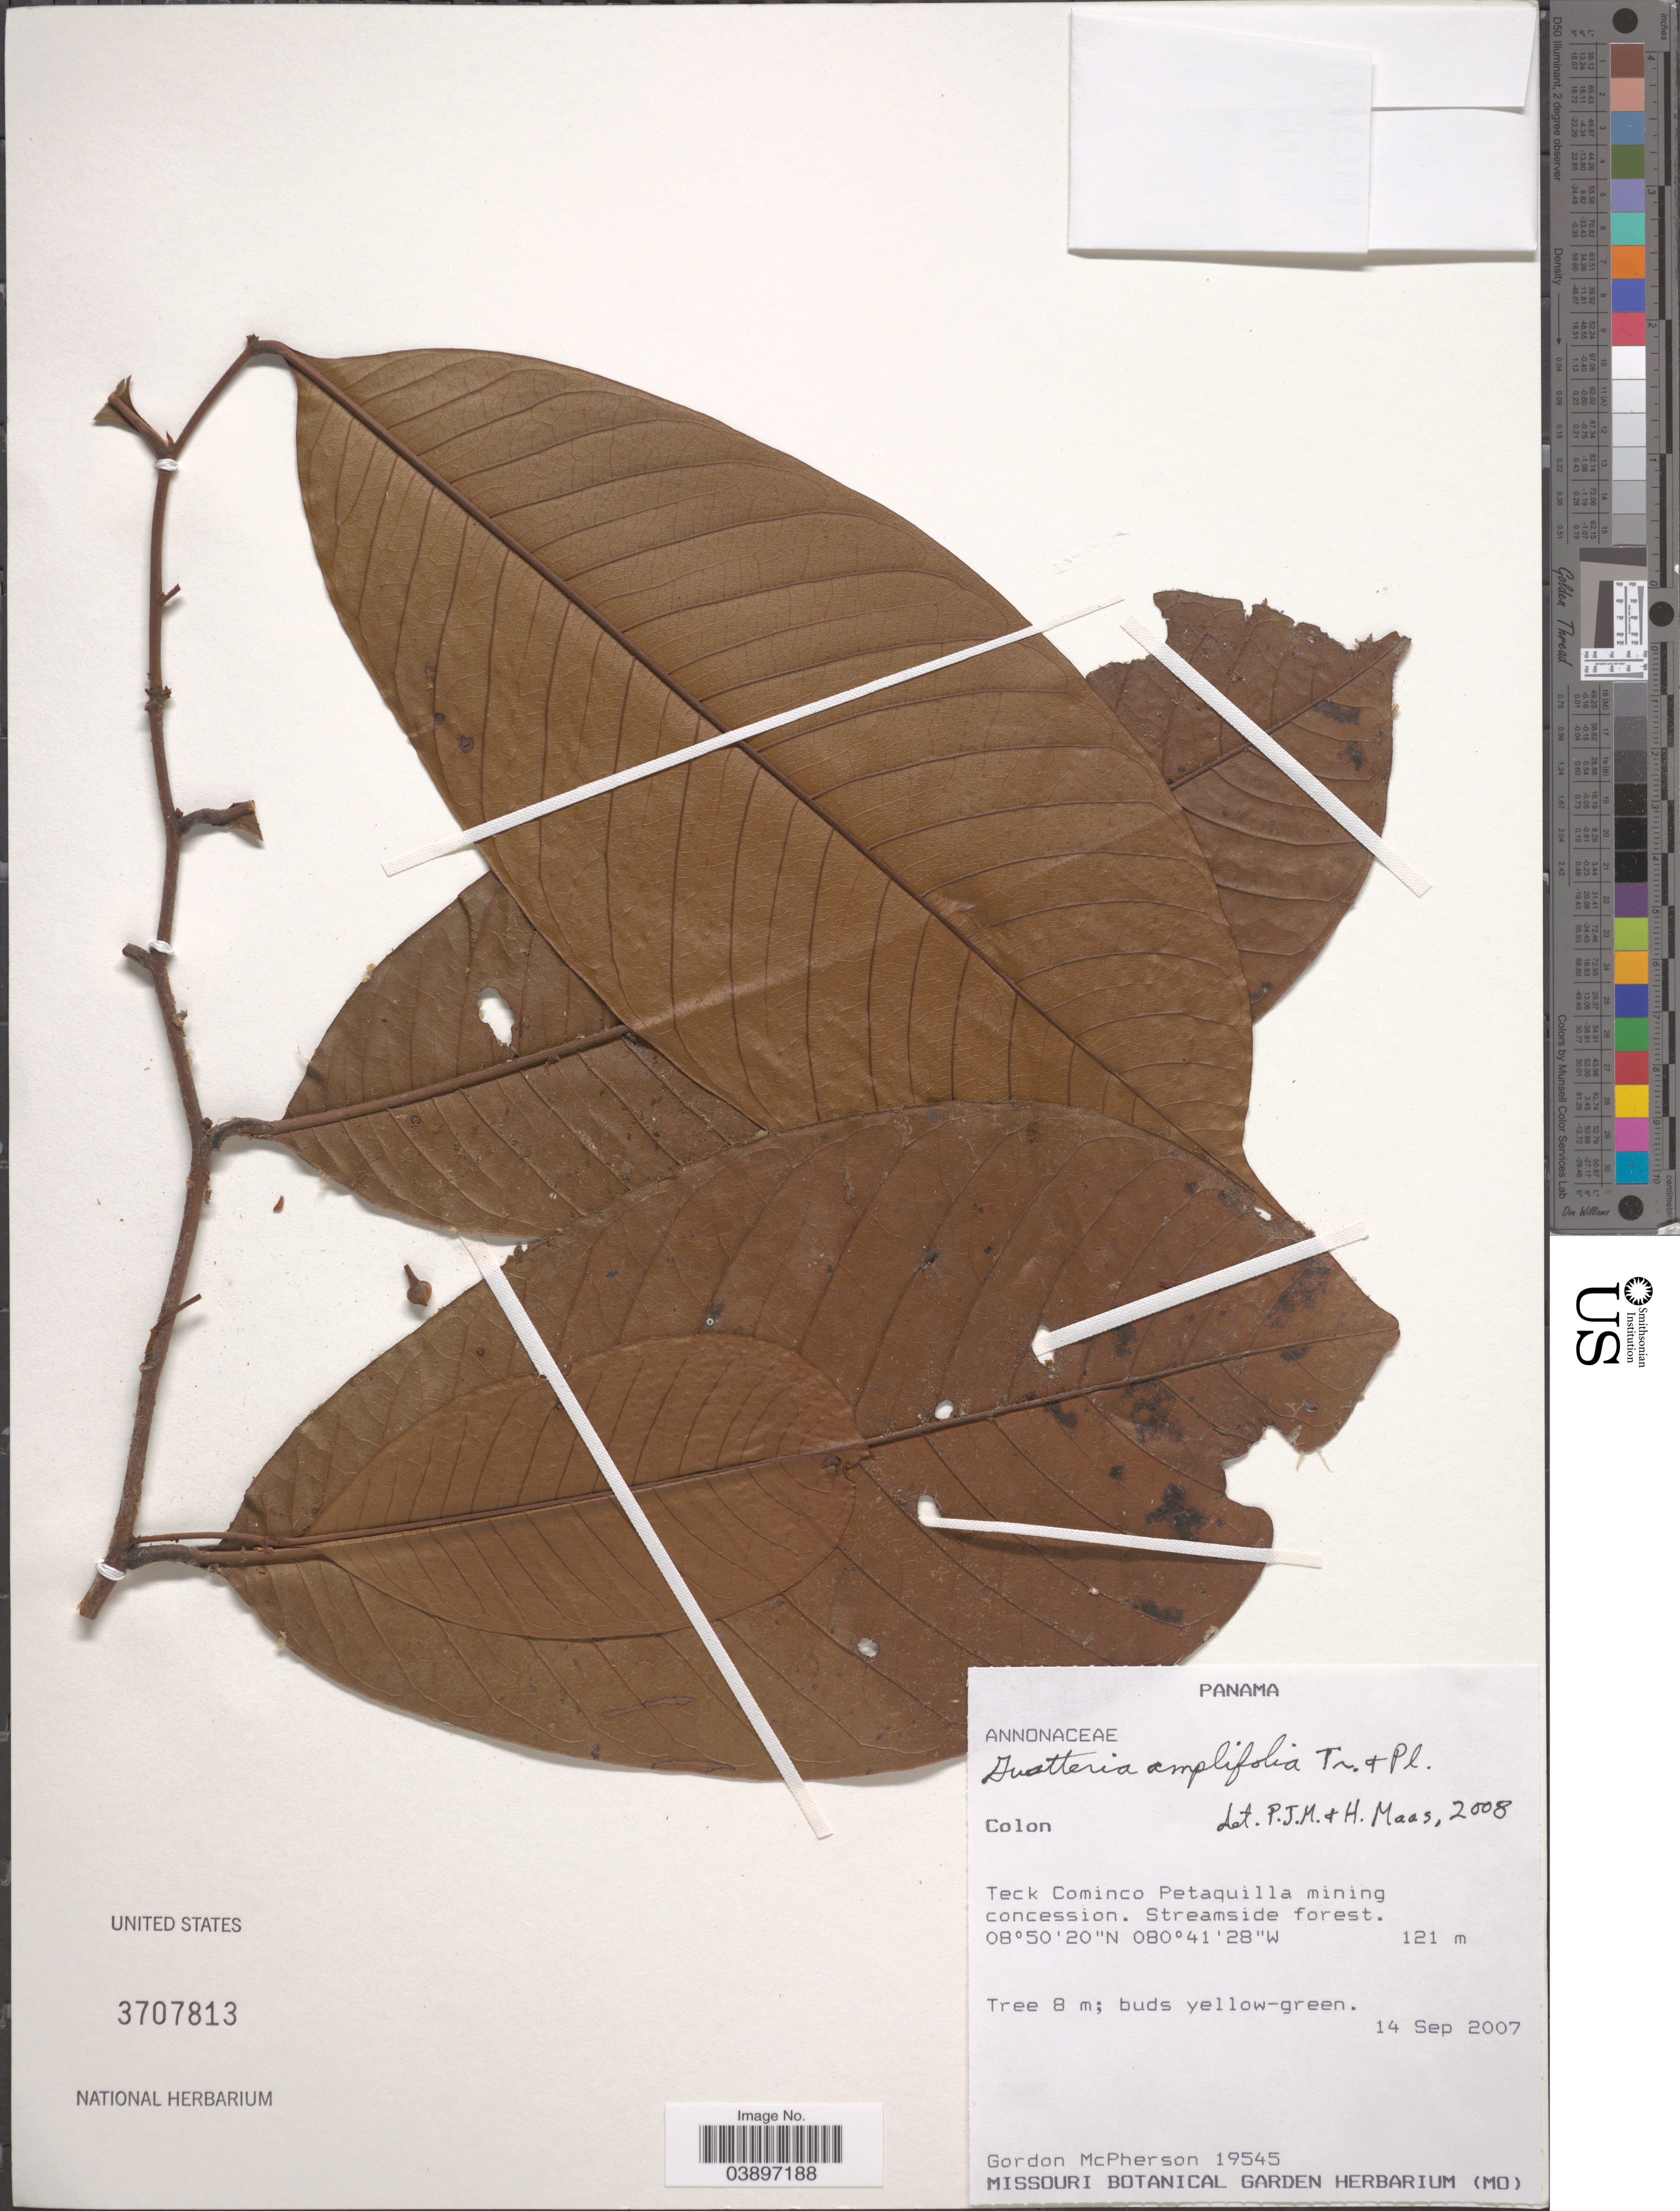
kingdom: Plantae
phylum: Tracheophyta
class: Magnoliopsida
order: Magnoliales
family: Annonaceae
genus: Guatteria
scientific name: Guatteria amplifolia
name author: Triana & Planch.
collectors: G. D. McPherson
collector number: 19545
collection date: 2007-09-14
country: Panama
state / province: Colón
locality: Teck Cominco Petaquilla mining concession.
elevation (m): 121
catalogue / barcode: US 3707813